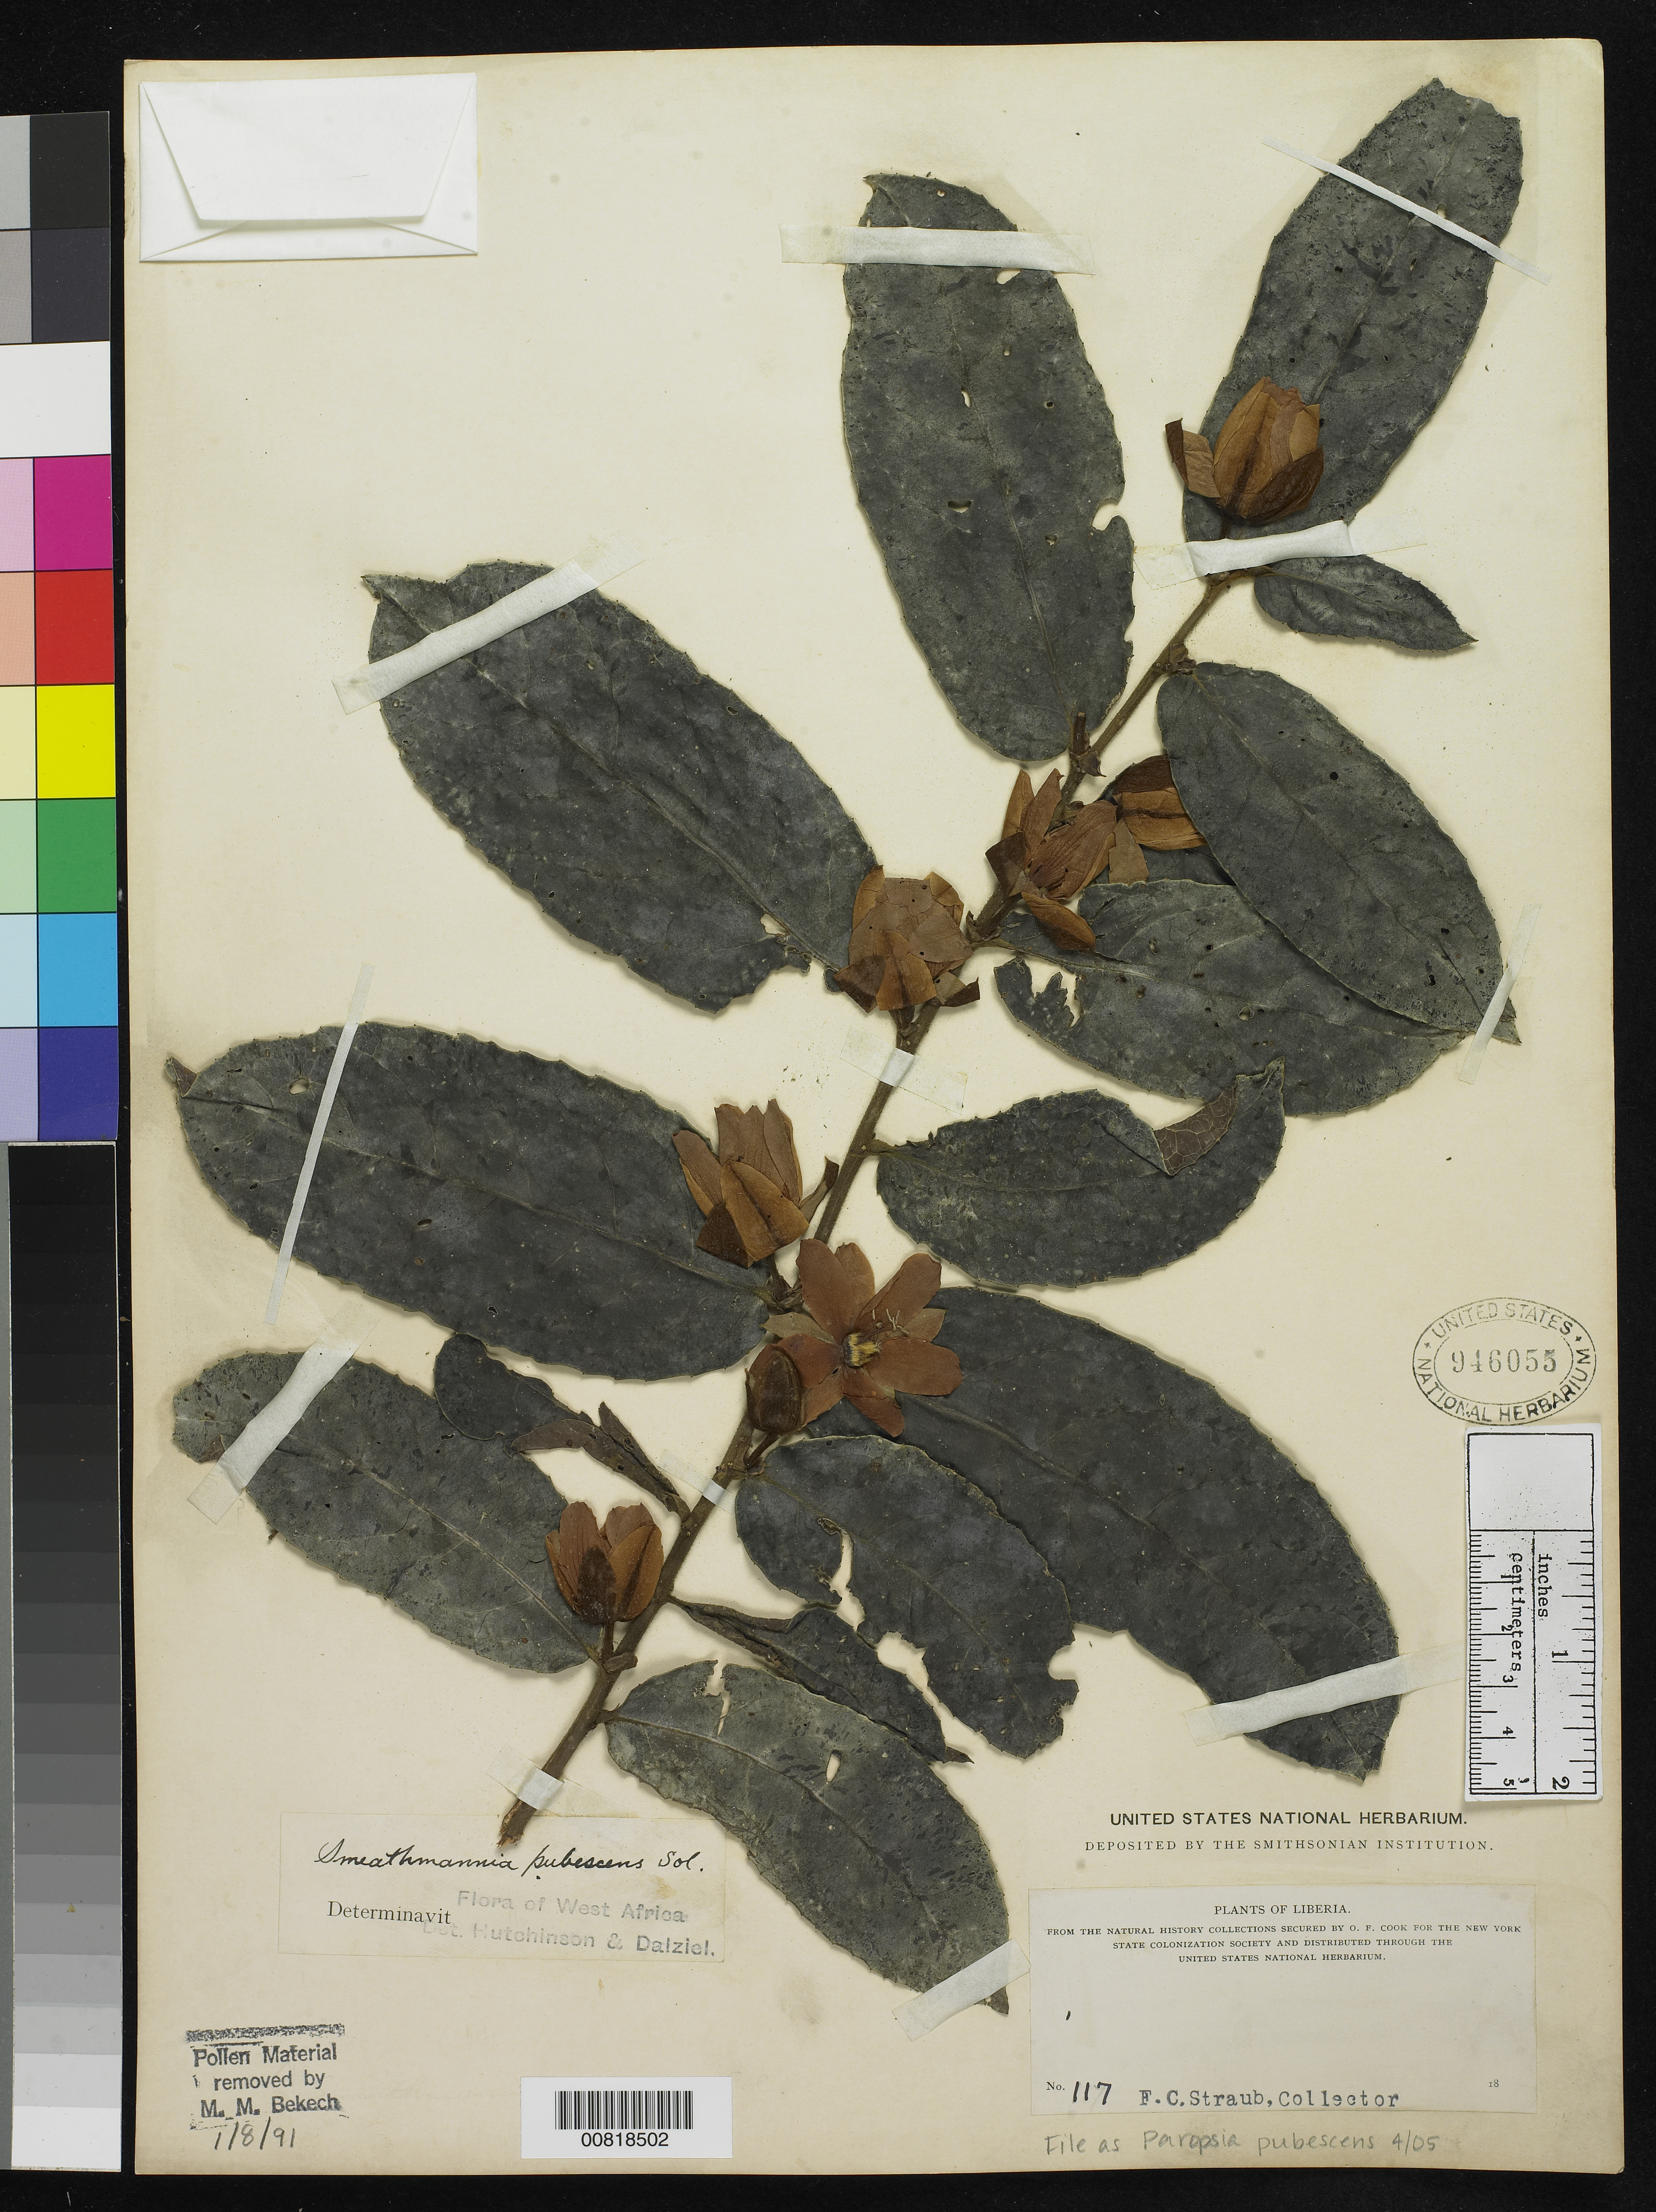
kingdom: Plantae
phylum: Tracheophyta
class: Magnoliopsida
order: Malpighiales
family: Passifloraceae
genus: Paropsia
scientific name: Paropsia pubescens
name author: (Sol. ex R. Br.) Warb.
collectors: F. Straub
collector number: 117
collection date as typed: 18--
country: Liberia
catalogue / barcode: US 946055